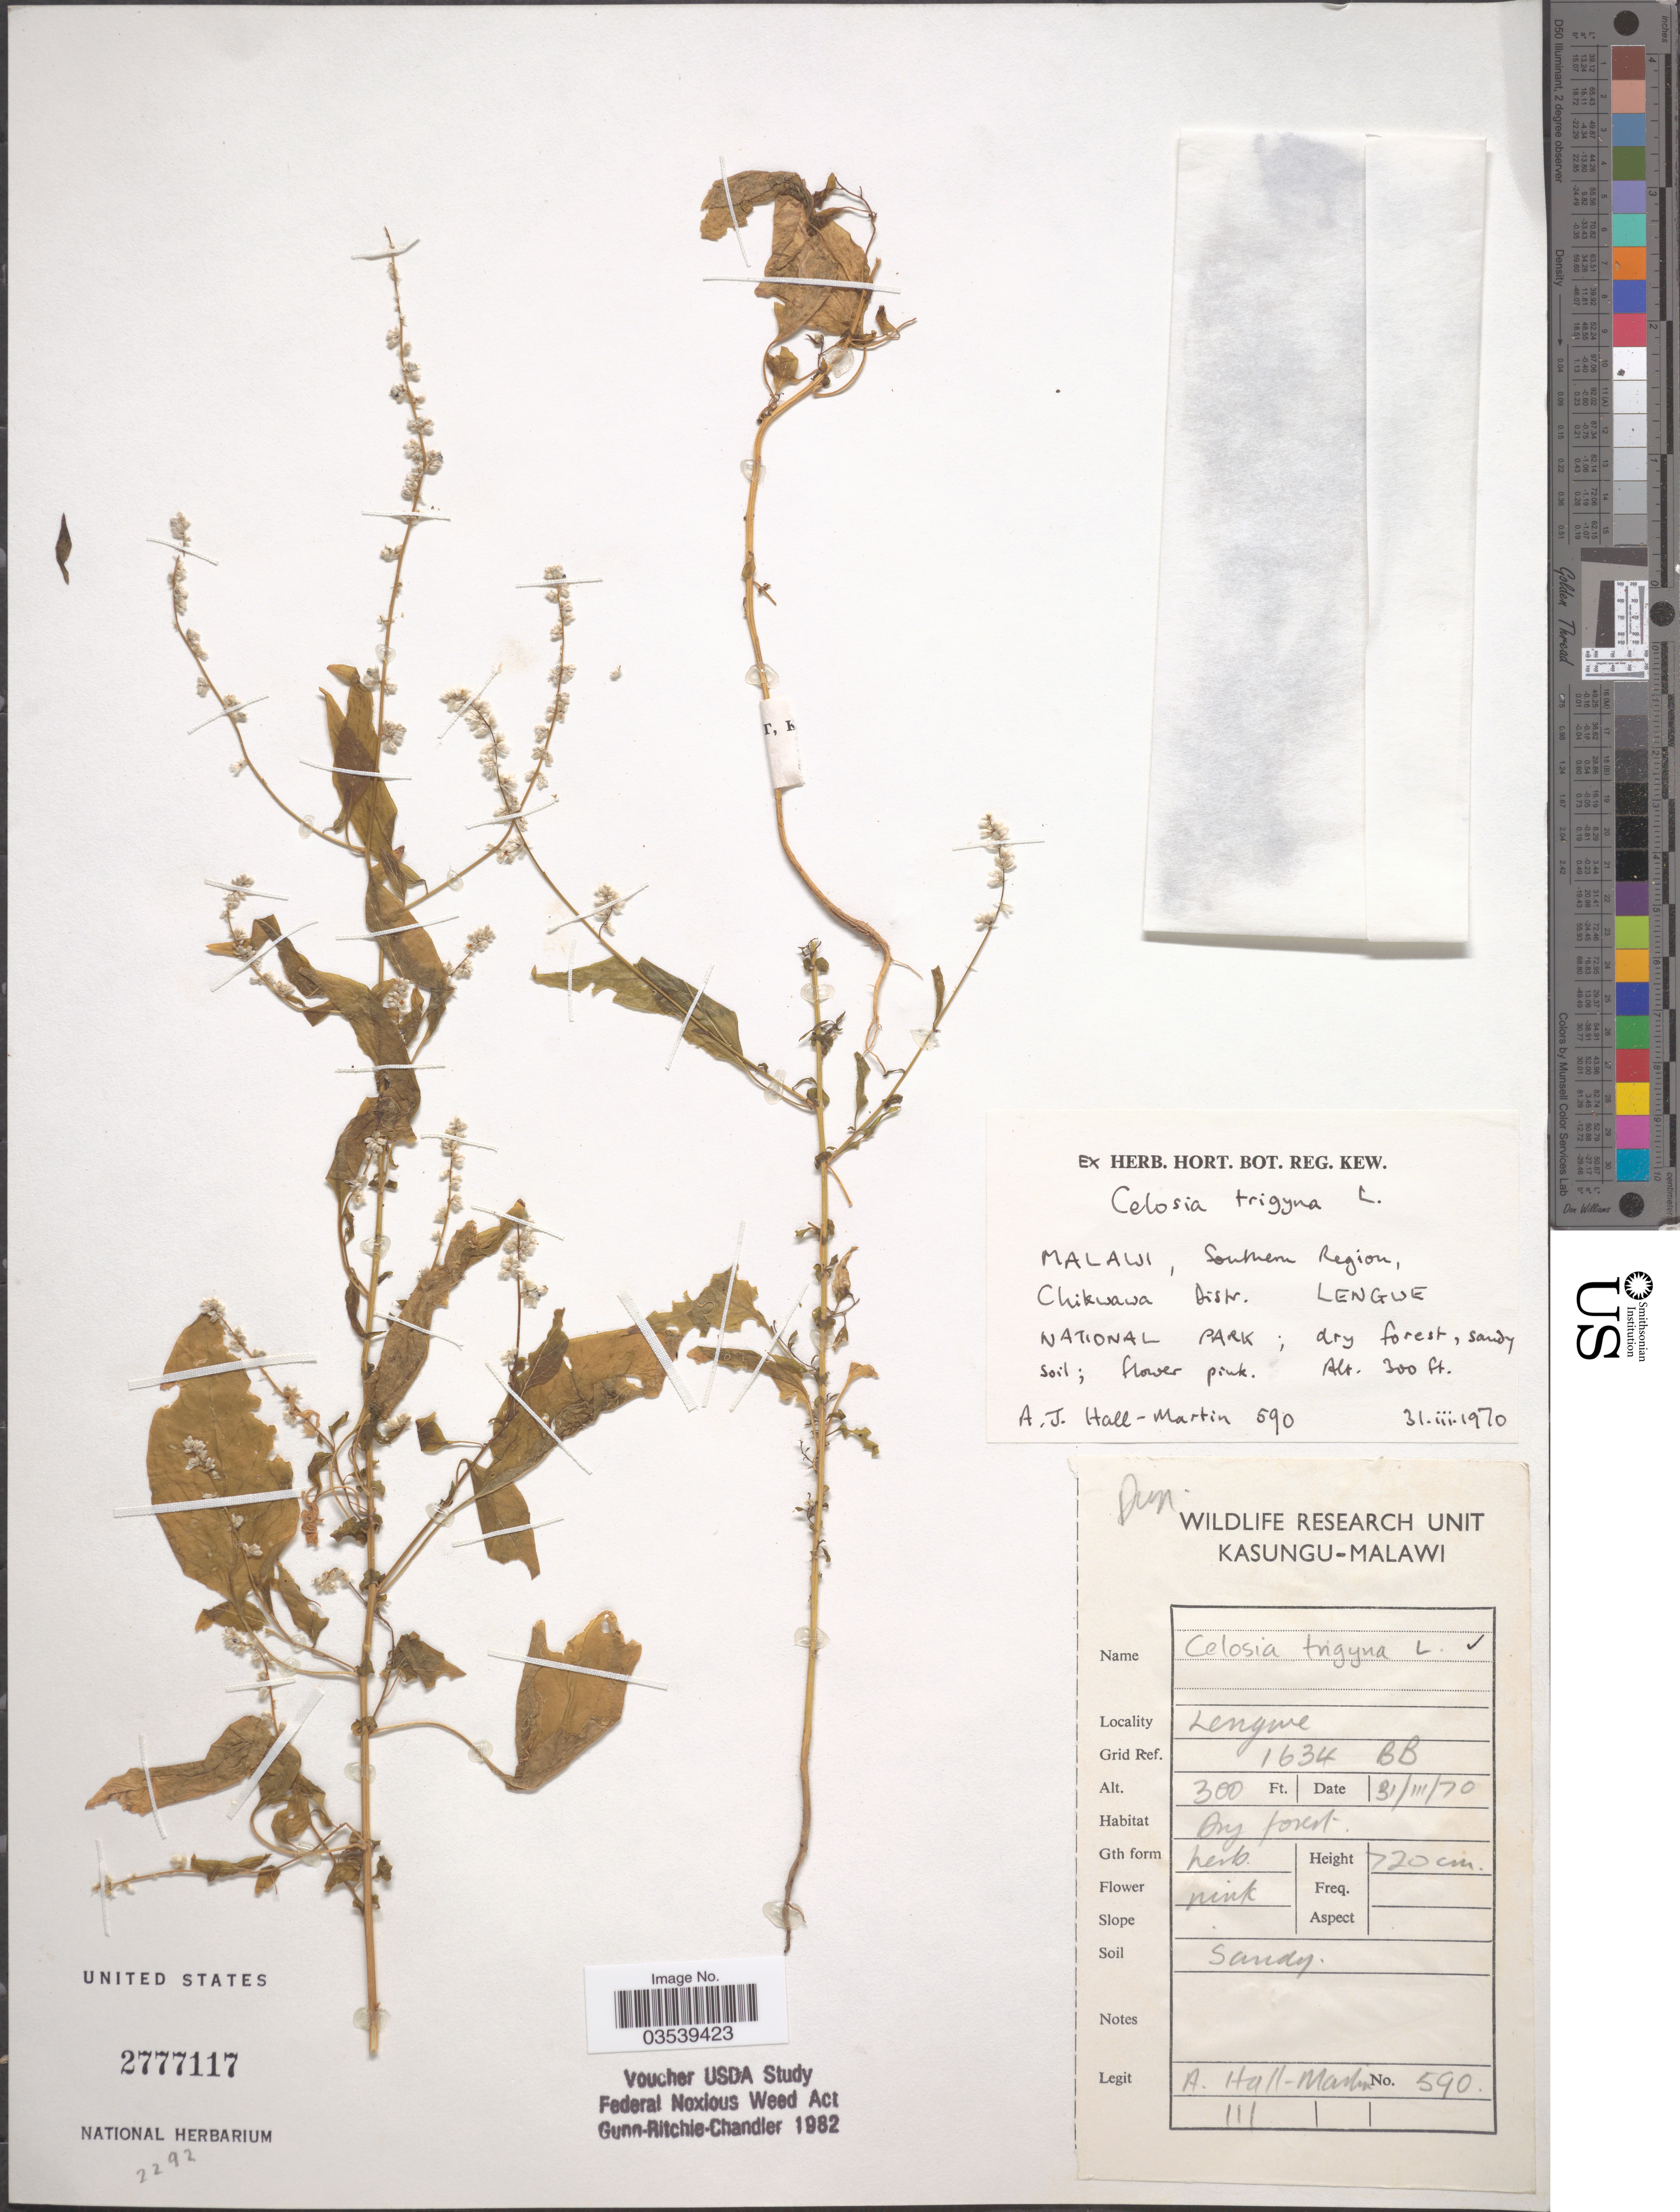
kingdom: Plantae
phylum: Tracheophyta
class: Magnoliopsida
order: Caryophyllales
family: Amaranthaceae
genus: Celosia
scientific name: Celosia trigyna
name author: L.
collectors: A. Hall-Martin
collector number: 590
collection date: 1970-03-31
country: Malawi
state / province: Southern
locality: Southern Region, Chikwawa Distr. Lengue National Park. Grid Ref. 1634 BB.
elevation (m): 91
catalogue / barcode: US 2777117